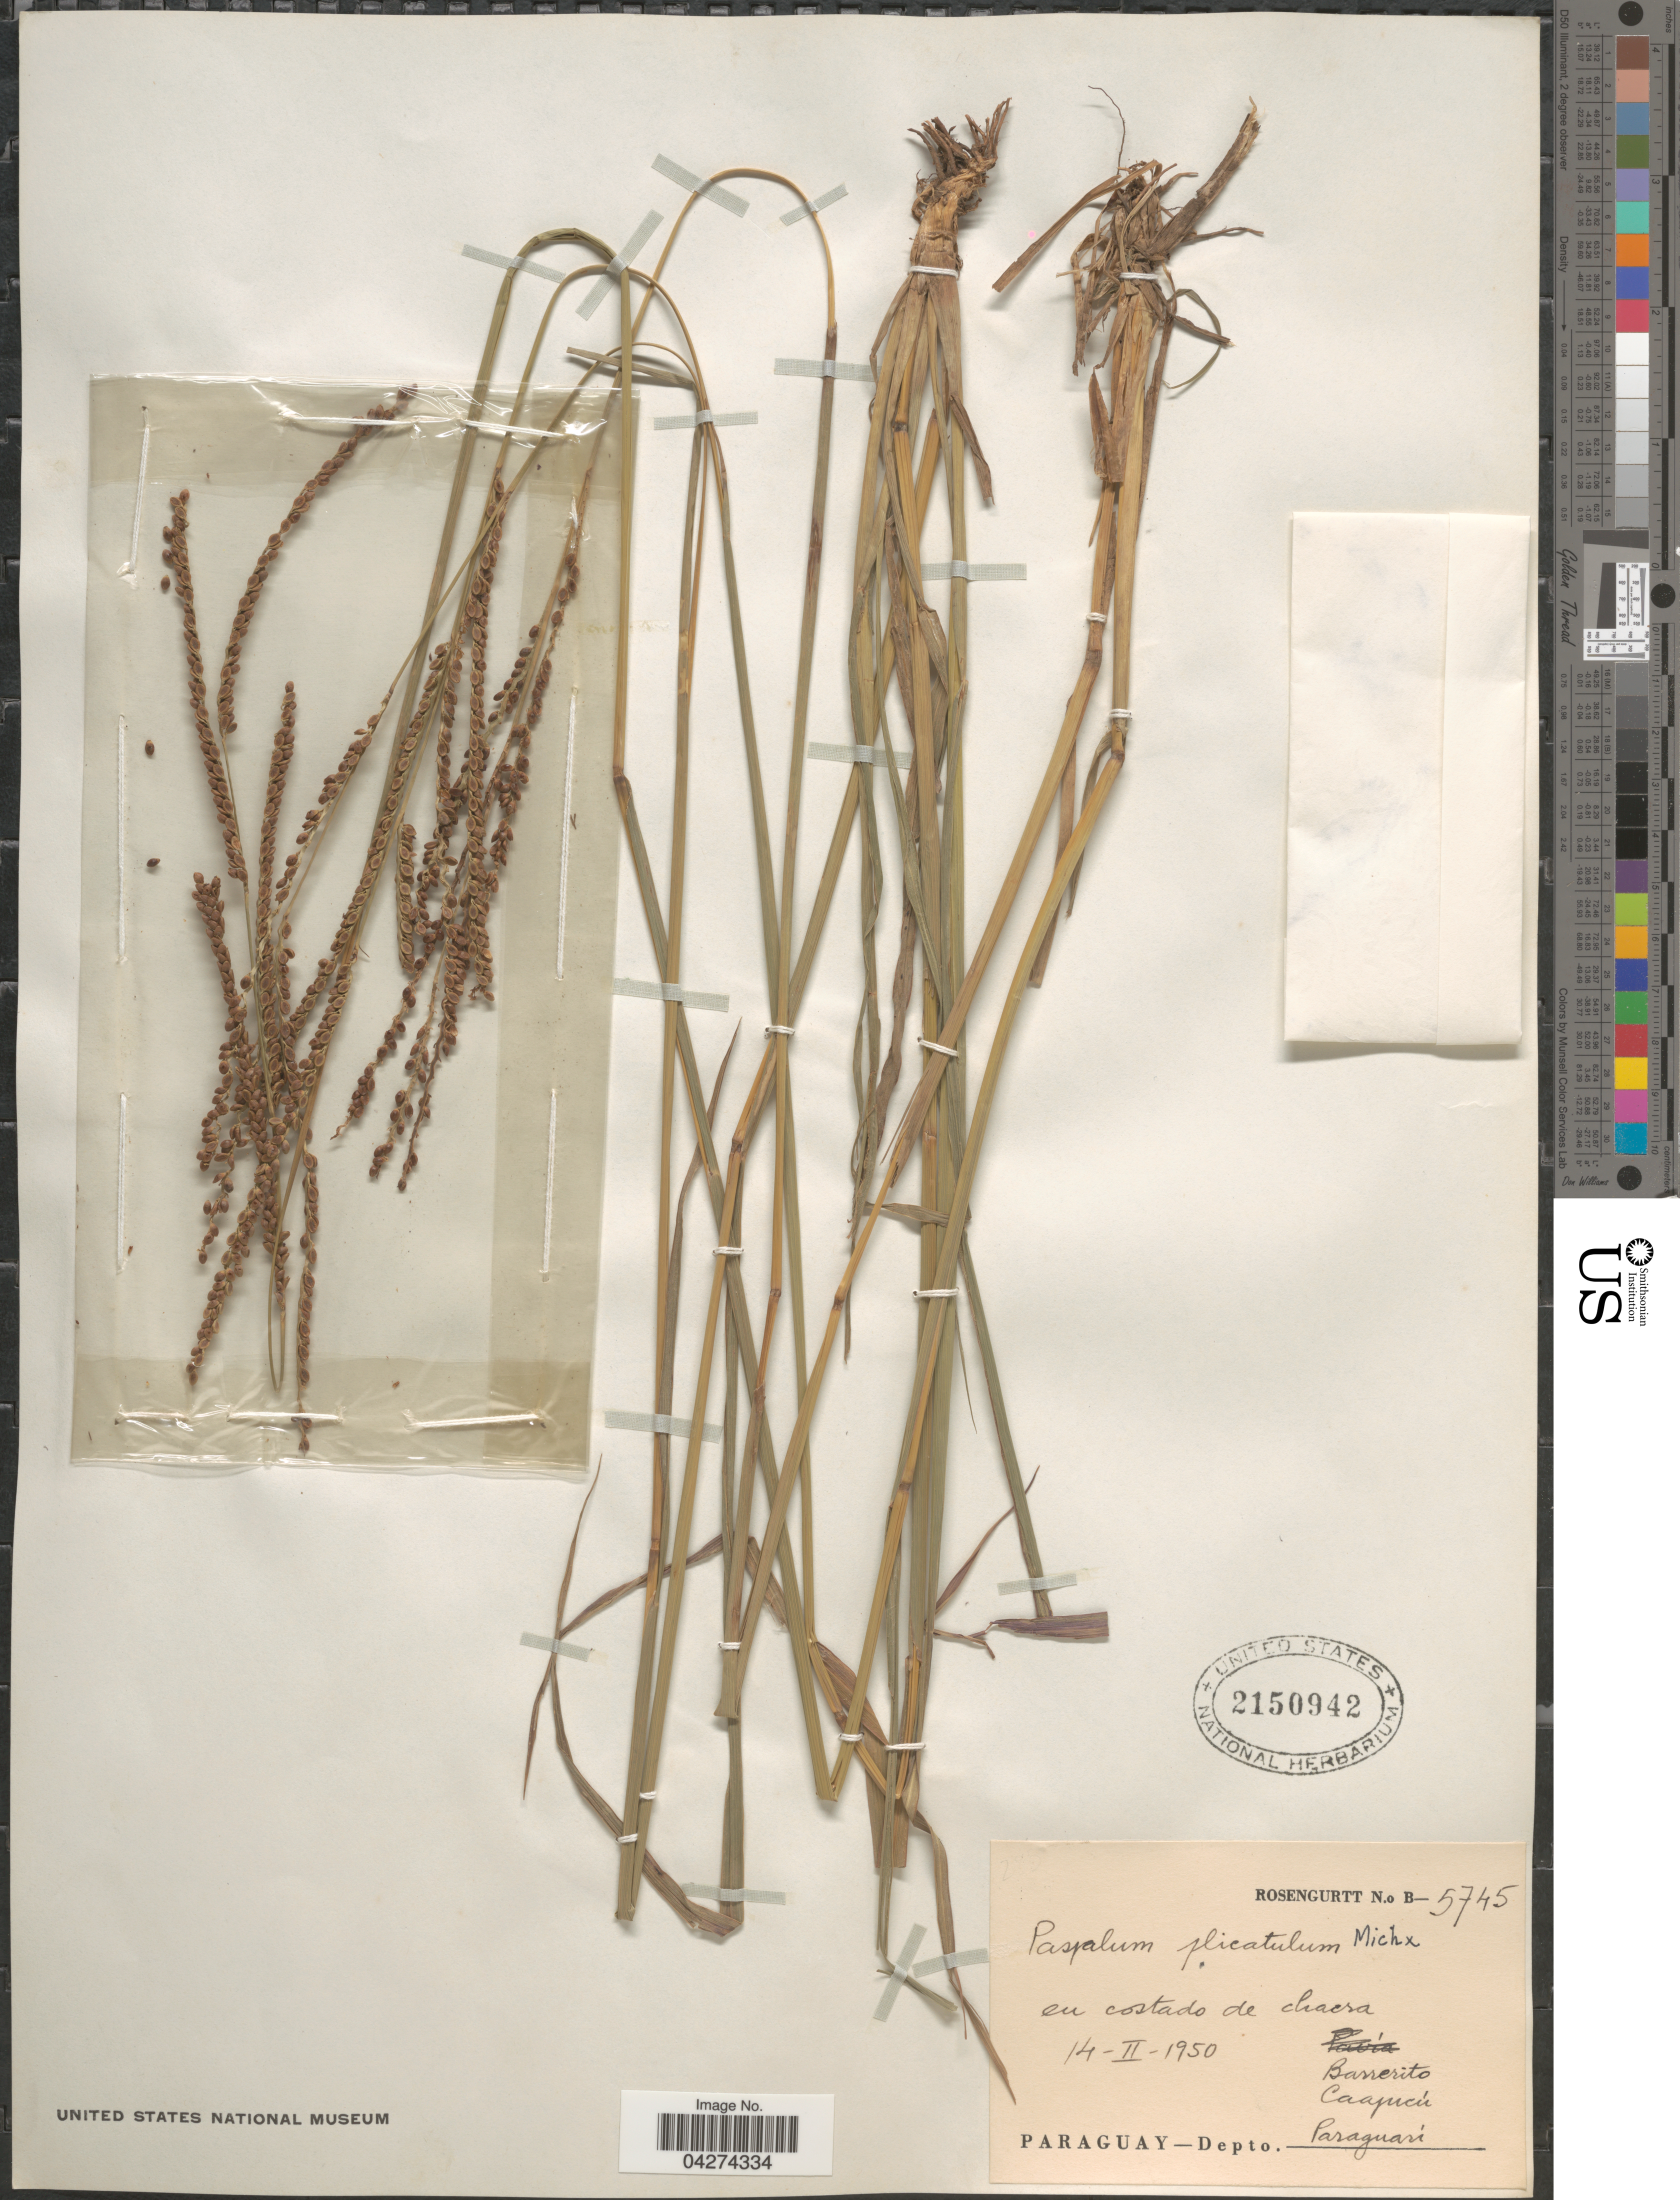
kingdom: Plantae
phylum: Tracheophyta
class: Liliopsida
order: Poales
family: Poaceae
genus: Paspalum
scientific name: Paspalum plicatulum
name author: Michx.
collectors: Rosengurtt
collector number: B-5745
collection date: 1950-02-14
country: Paraguay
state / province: Paraguari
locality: Barrerito. Caapucú. Depto. Paraguarí.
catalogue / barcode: US 2150942